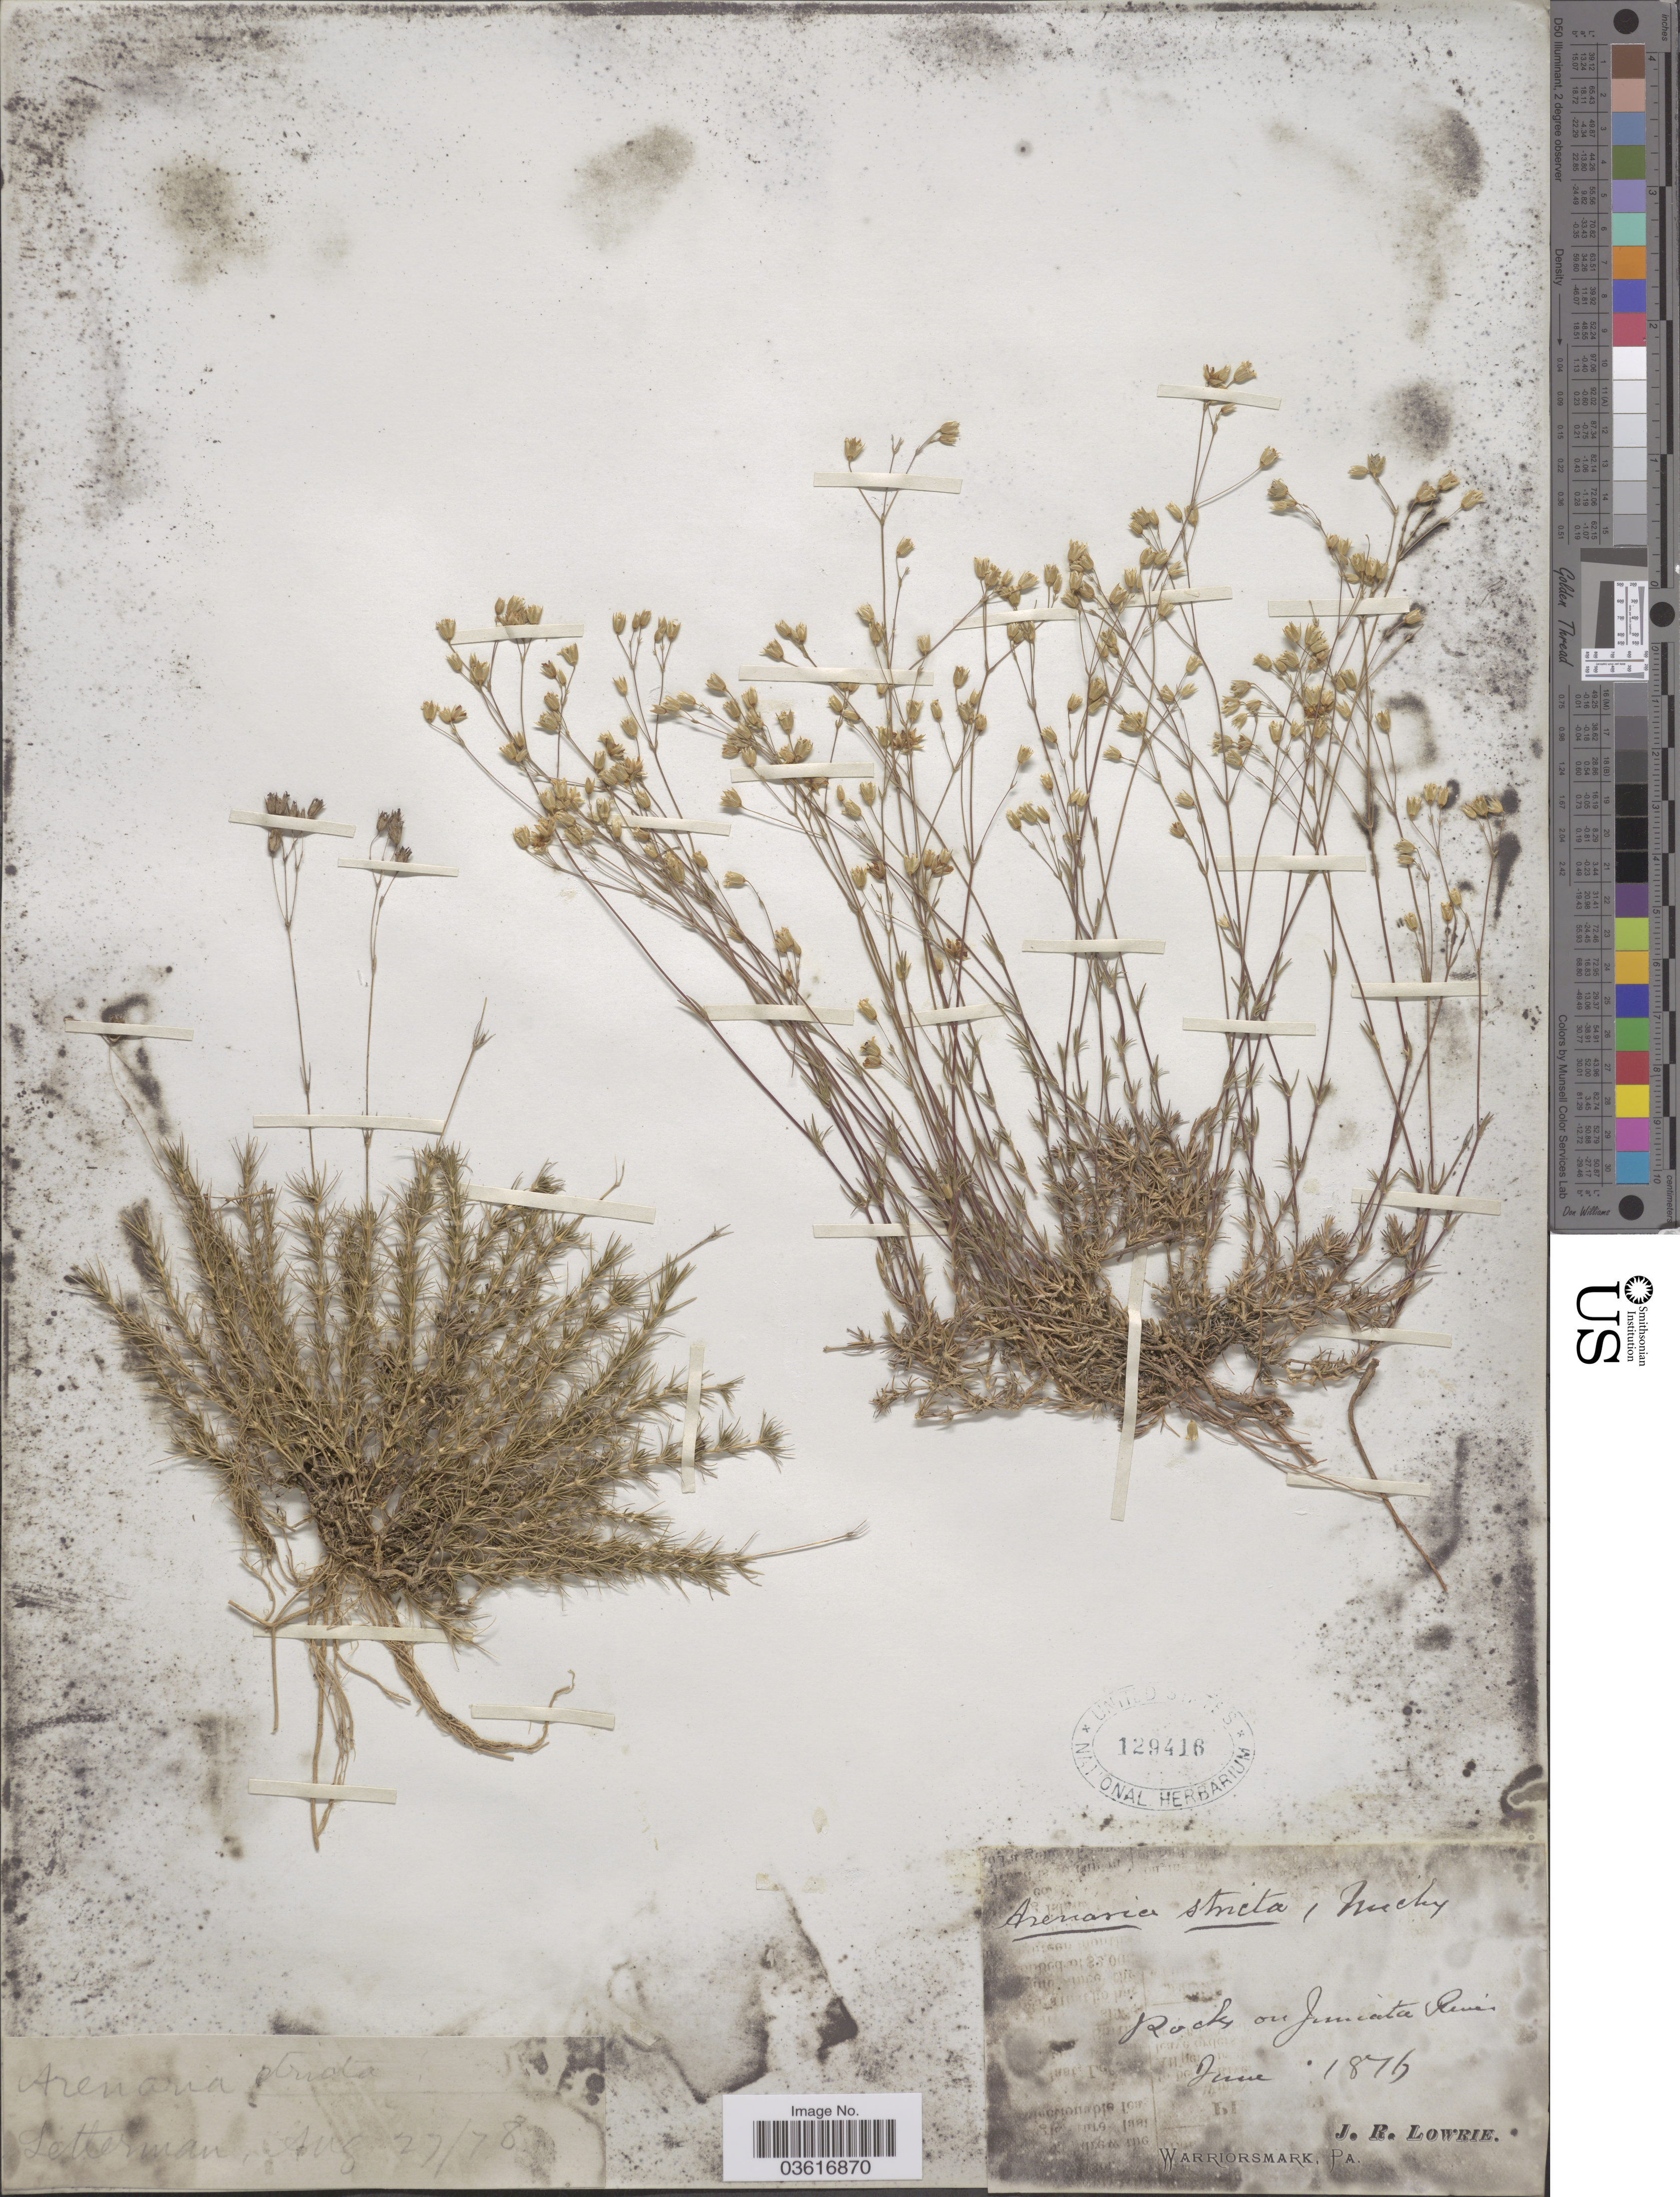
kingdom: Plantae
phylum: Tracheophyta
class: Magnoliopsida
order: Caryophyllales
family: Caryophyllaceae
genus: Minuartia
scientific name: Minuartia stricta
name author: (Sw.) Hiern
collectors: Letterman, --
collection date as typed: Transcribed d/m/y: 27/8/78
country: United States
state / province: Arizona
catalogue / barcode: US 129416-2